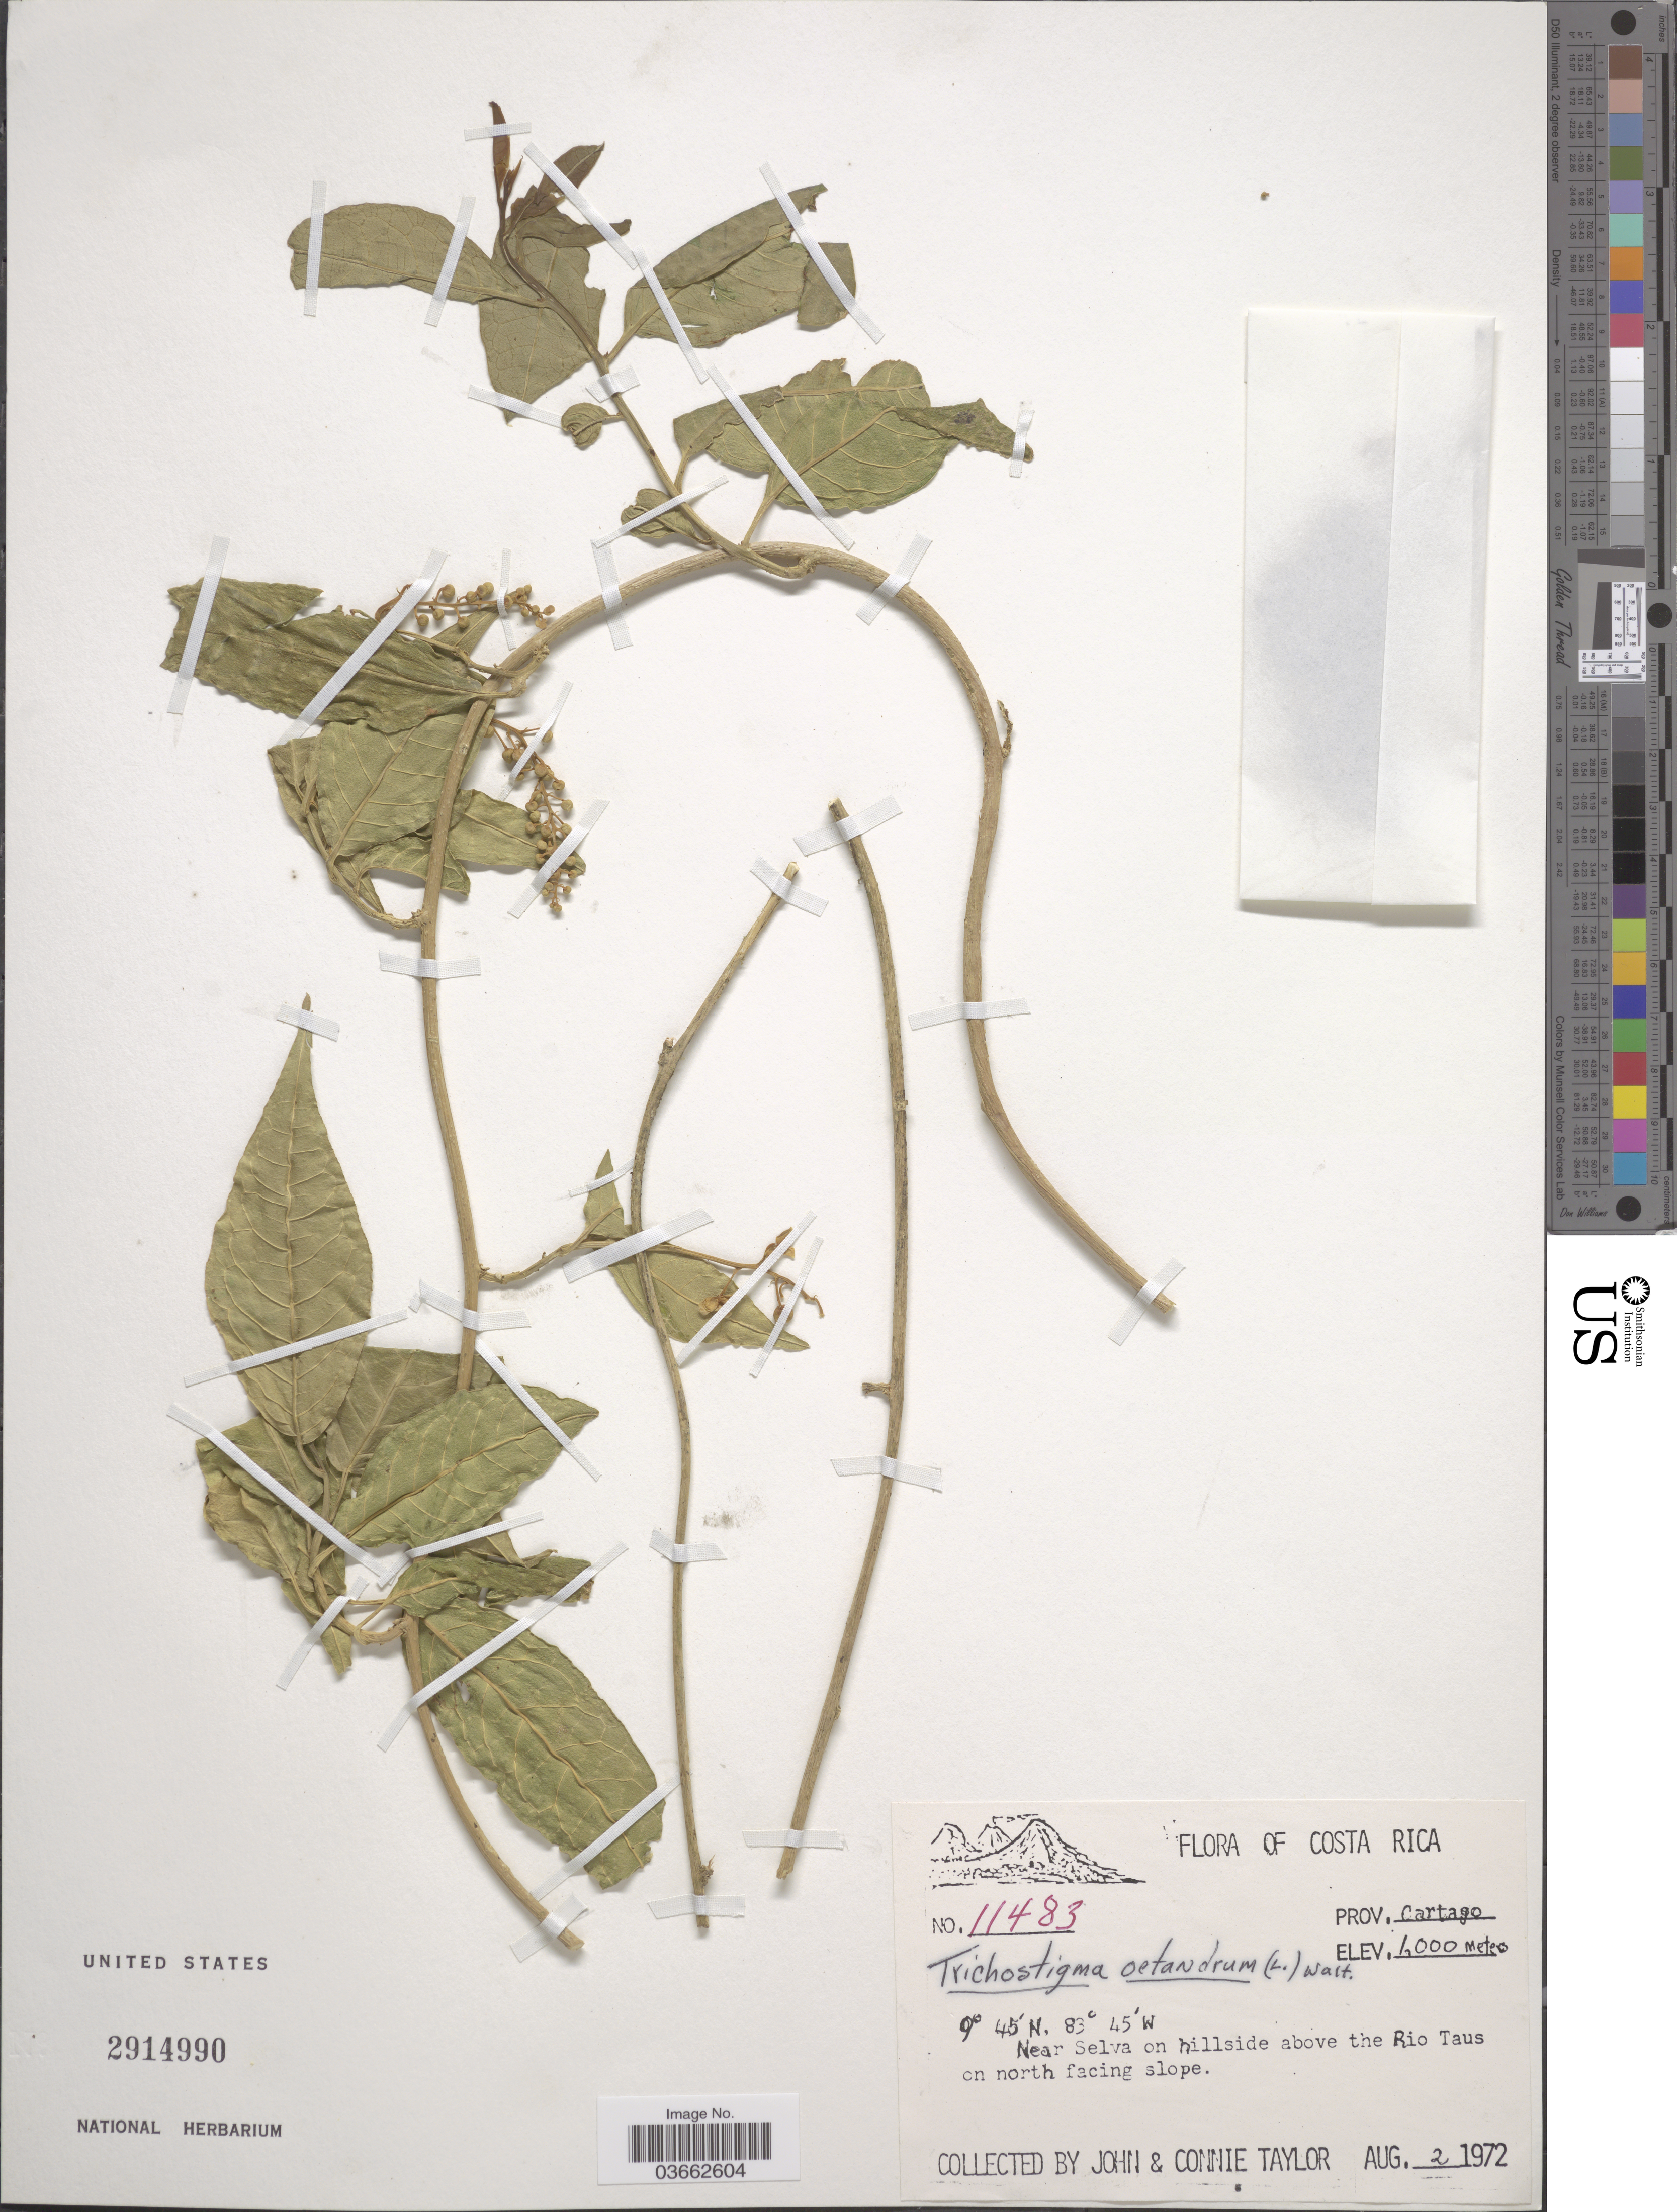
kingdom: Plantae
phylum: Tracheophyta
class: Magnoliopsida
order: Caryophyllales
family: Phytolaccaceae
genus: Trichostigma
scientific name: Trichostigma octandrum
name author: (L.) H. Walter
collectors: J. Taylor & C. Taylor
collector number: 11483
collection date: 1972-08-02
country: Costa Rica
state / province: Cartago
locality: Near Selva on hillside above the Rio Taus on north facing slope.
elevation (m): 4000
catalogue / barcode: US 2914990